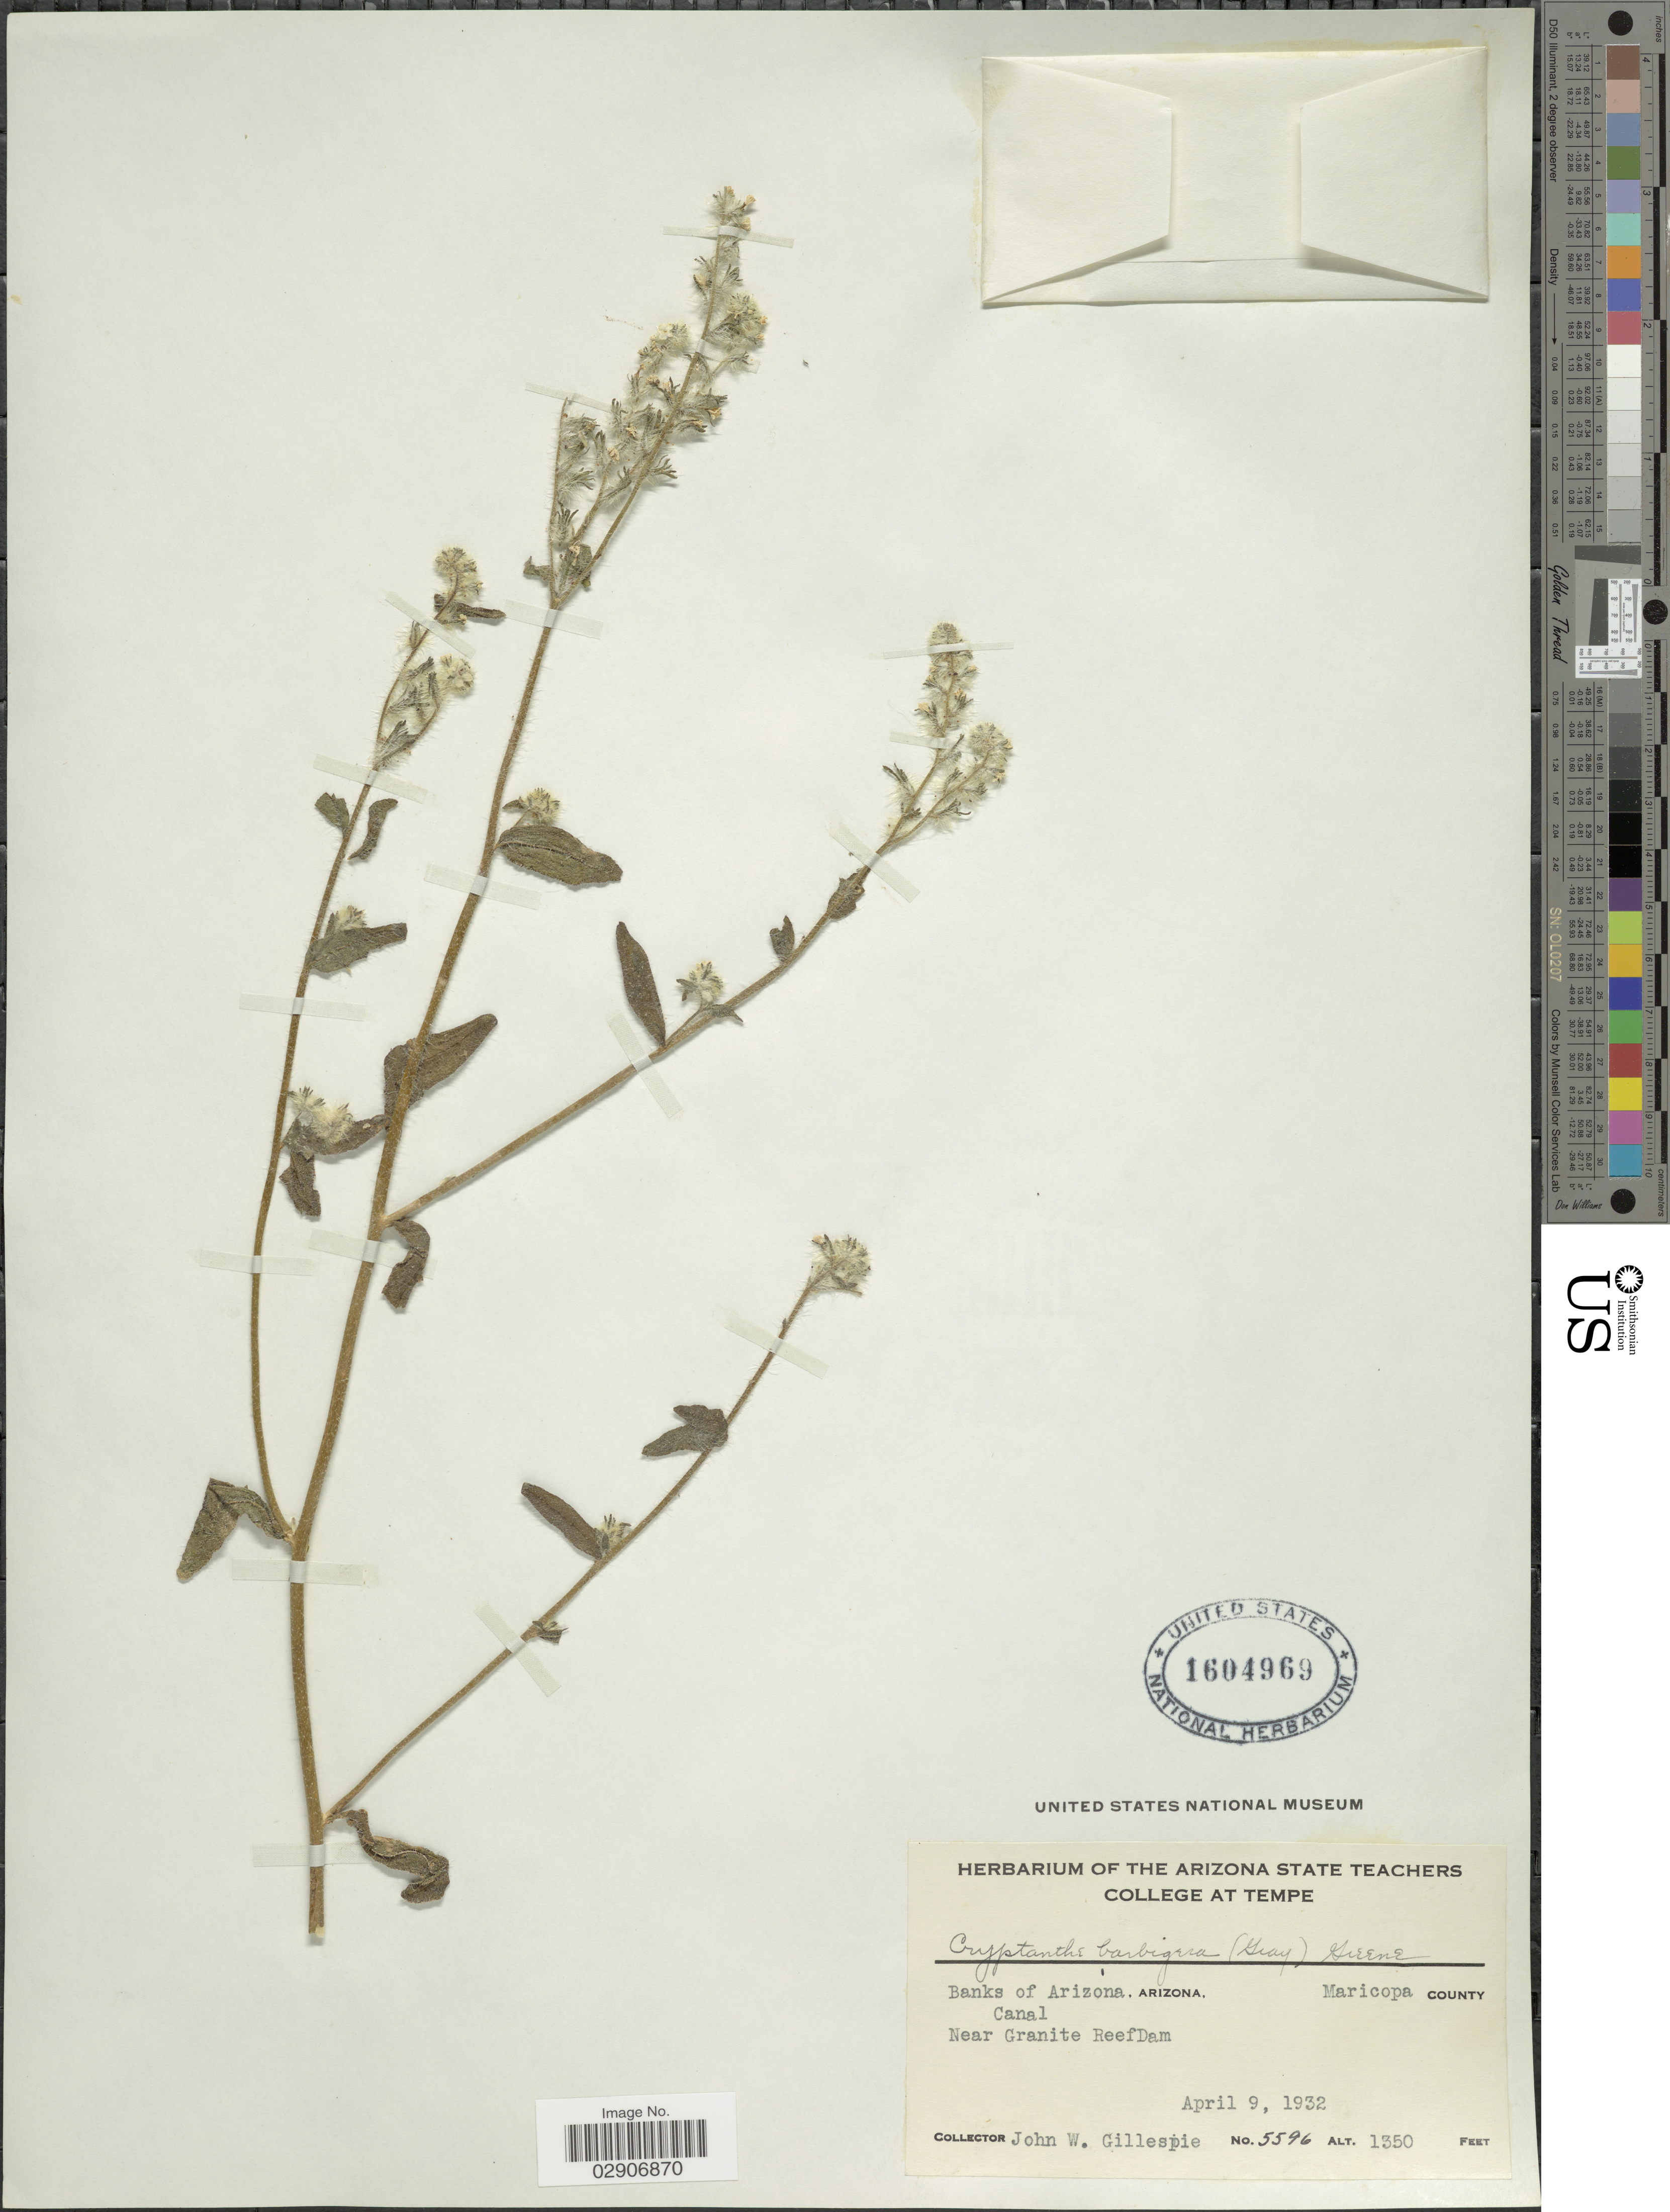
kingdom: Plantae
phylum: Tracheophyta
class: Magnoliopsida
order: Boraginales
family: Boraginaceae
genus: Cryptantha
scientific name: Cryptantha barbigera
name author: (A. Gray) Greene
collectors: J. W. Gillespie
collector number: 5596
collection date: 1932-04-09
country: United States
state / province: Arizona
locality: Banks of Arizona. Canal. Near Granite ReefDam. Maricopa county.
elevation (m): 411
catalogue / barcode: US 1604969